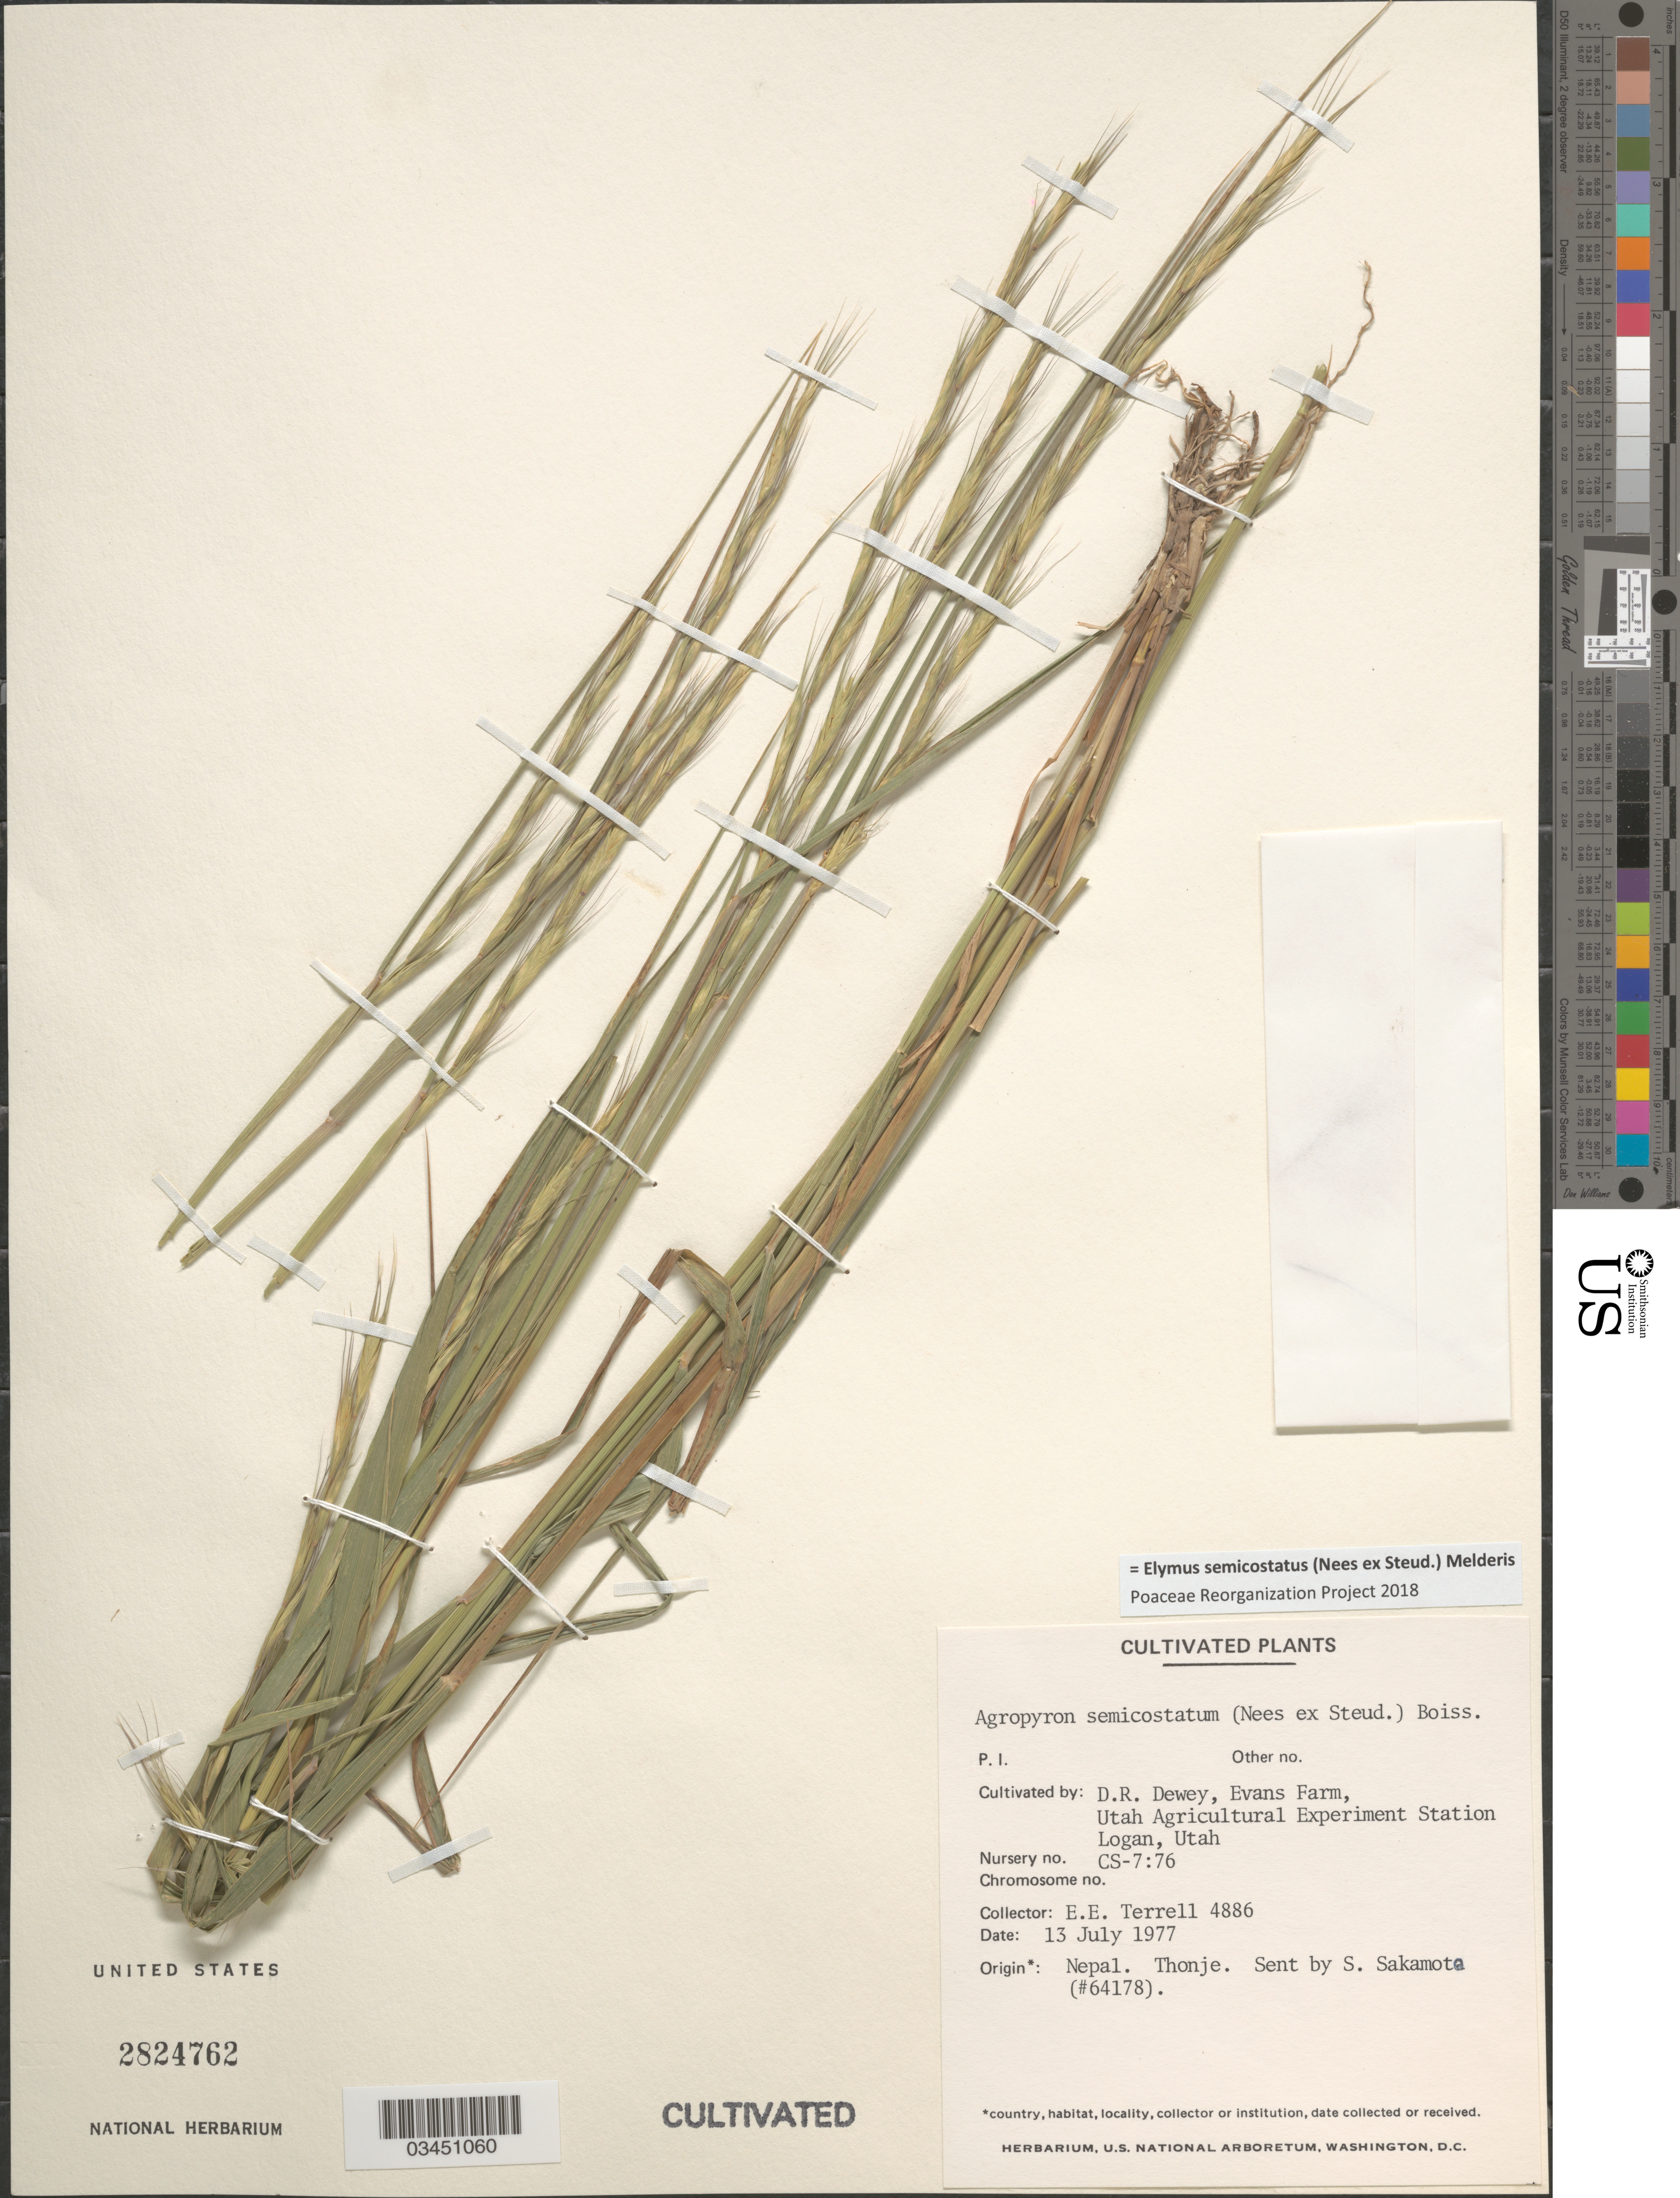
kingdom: Plantae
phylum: Tracheophyta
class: Liliopsida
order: Poales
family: Poaceae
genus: Elymus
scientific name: Elymus semicostatus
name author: (Nees ex Steud.) Melderis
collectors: D. Dewey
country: United States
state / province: Utah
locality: Evans Farm, Utah Agricultural Experiment Station, Logan. Nursery no. CS-7:76.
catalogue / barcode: US 2824762